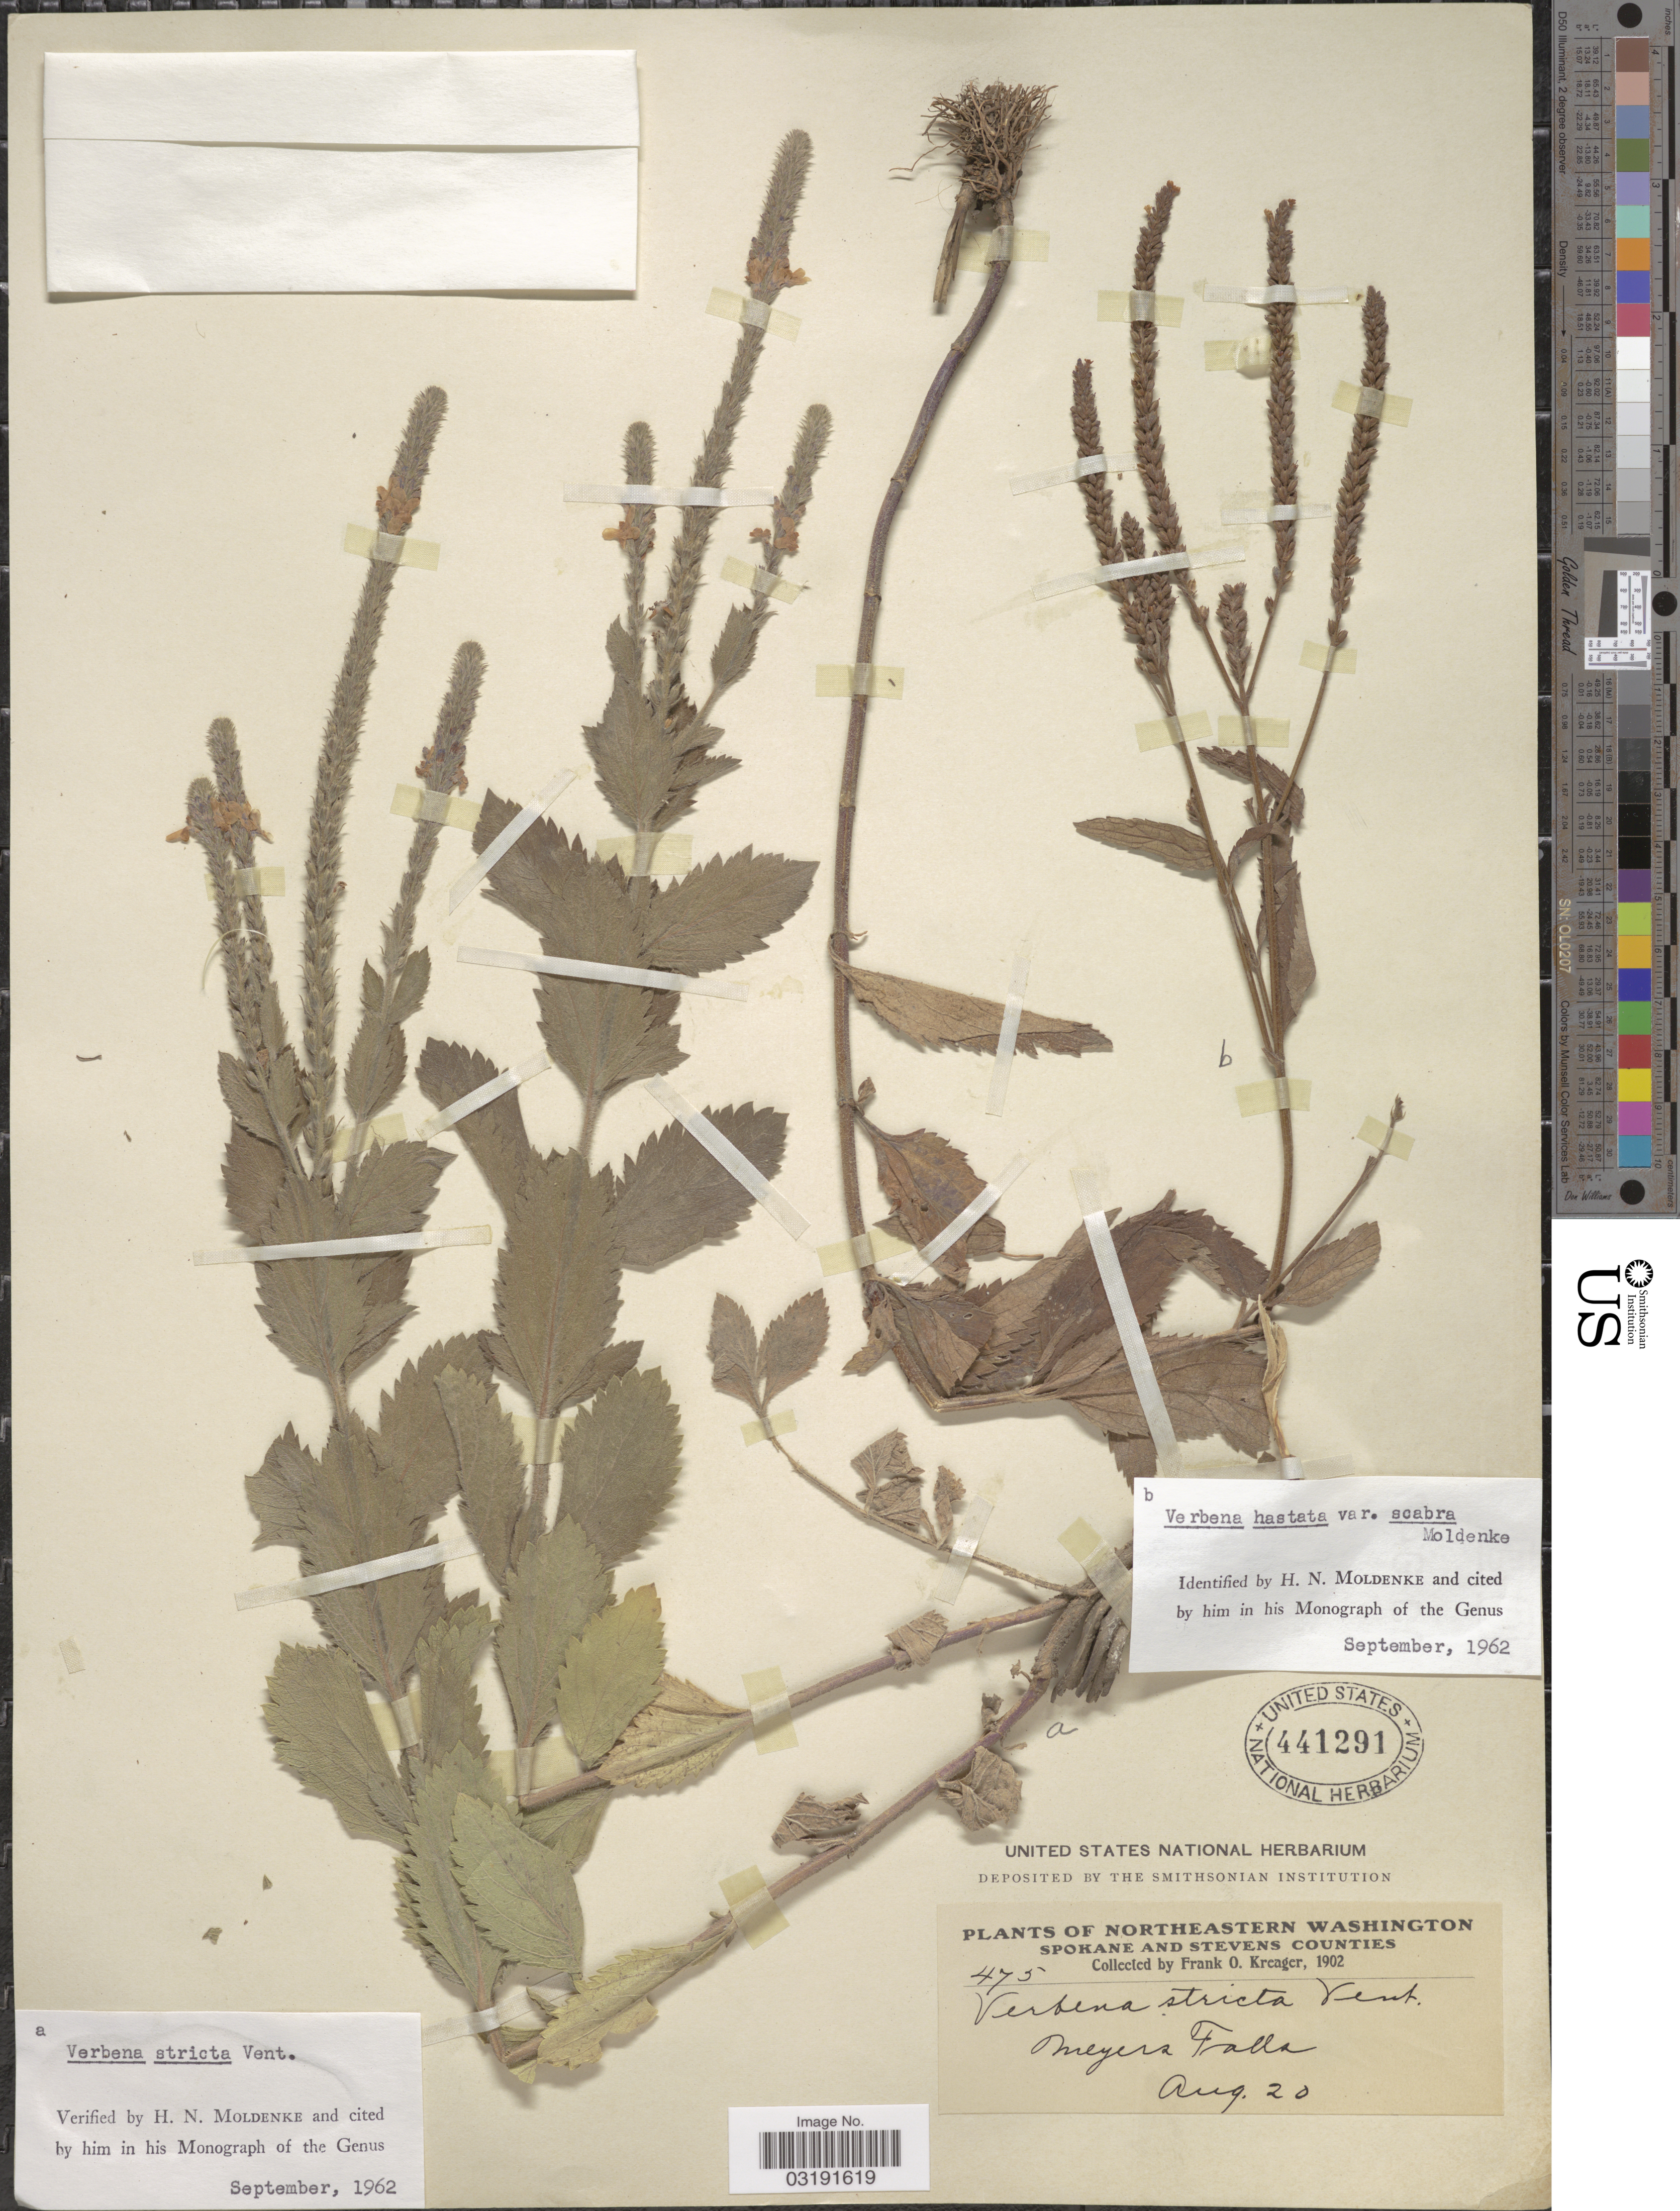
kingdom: Plantae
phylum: Tracheophyta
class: Magnoliopsida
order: Lamiales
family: Verbenaceae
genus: Verbena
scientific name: Verbena hastata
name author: L.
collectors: F. Kreager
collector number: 475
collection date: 1902-08-20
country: United States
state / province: Washington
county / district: Spokane / Stevens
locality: Northeastern Washington, Spokane and Stevens Counties, Meyers Falls.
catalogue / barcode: US 441291